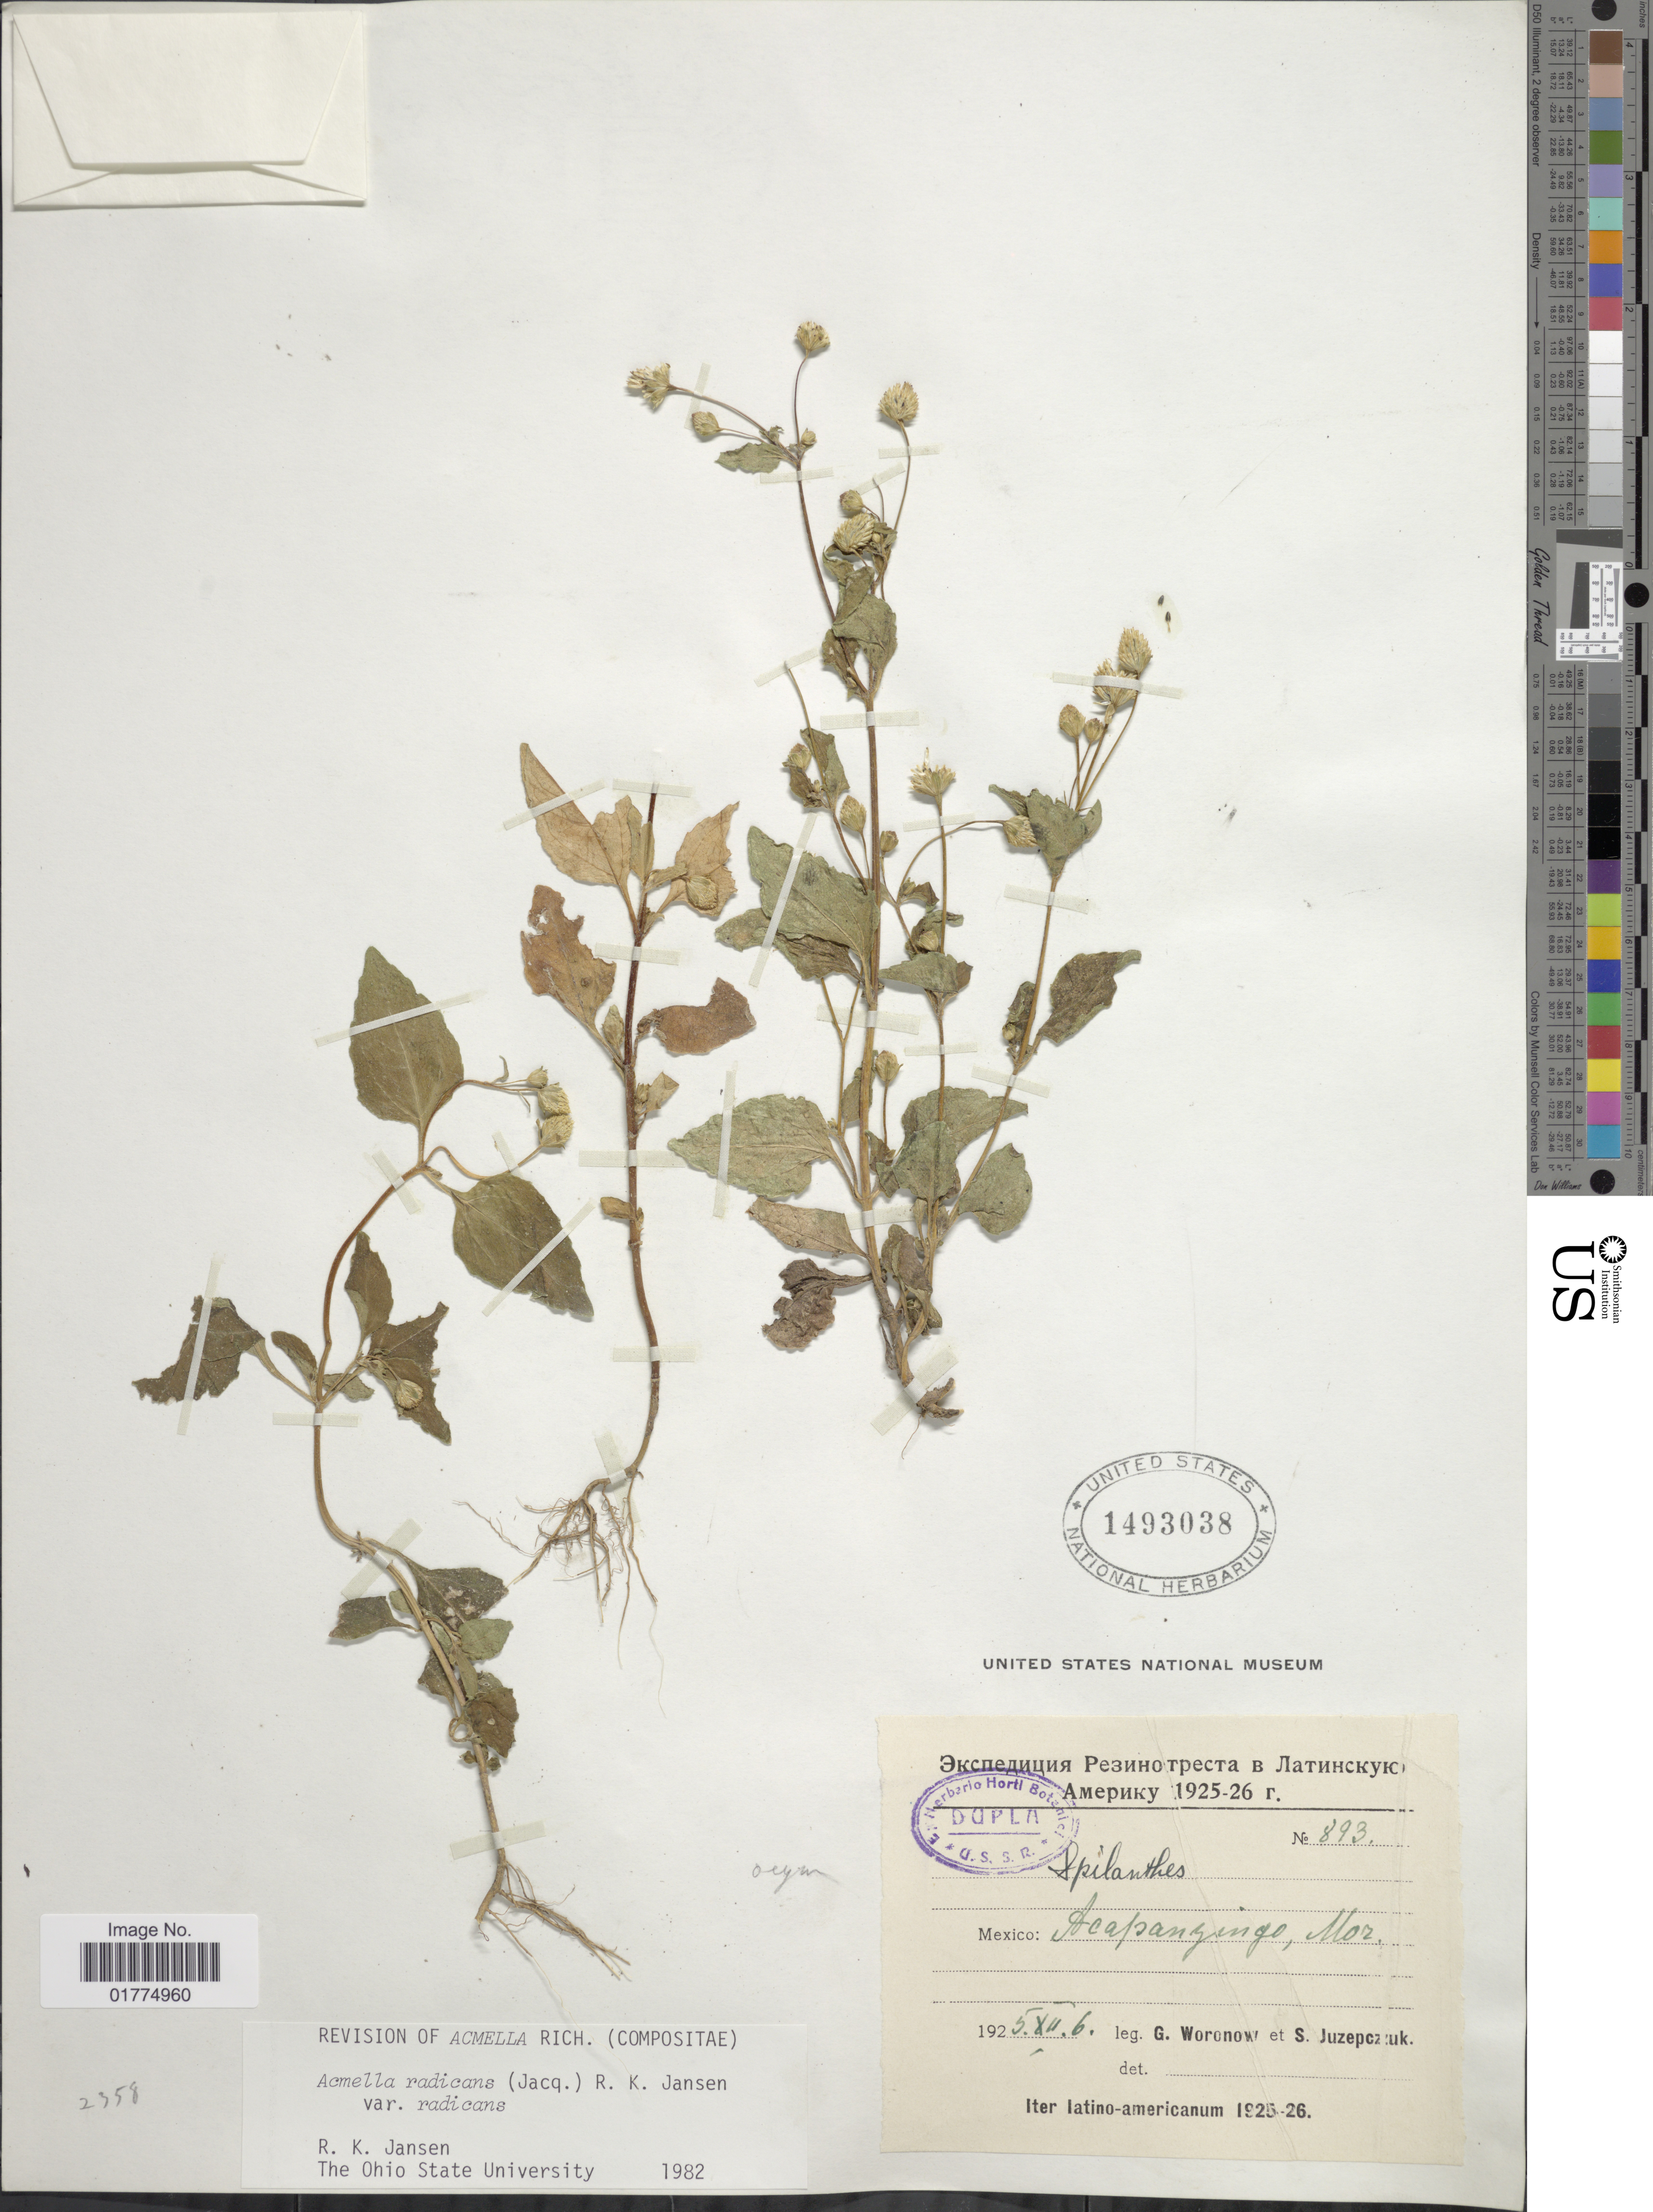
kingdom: Plantae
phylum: Tracheophyta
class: Magnoliopsida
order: Asterales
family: Asteraceae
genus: Acmella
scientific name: Acmella radicans var. radicans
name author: (Jacq.) R.K. Jansen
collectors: G. Woronow & S. V. Juzepczuk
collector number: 893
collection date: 1925-12-06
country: Mexico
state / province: Morelos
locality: Mexico: Acapanzingo, Mor.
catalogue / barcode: US 1493038